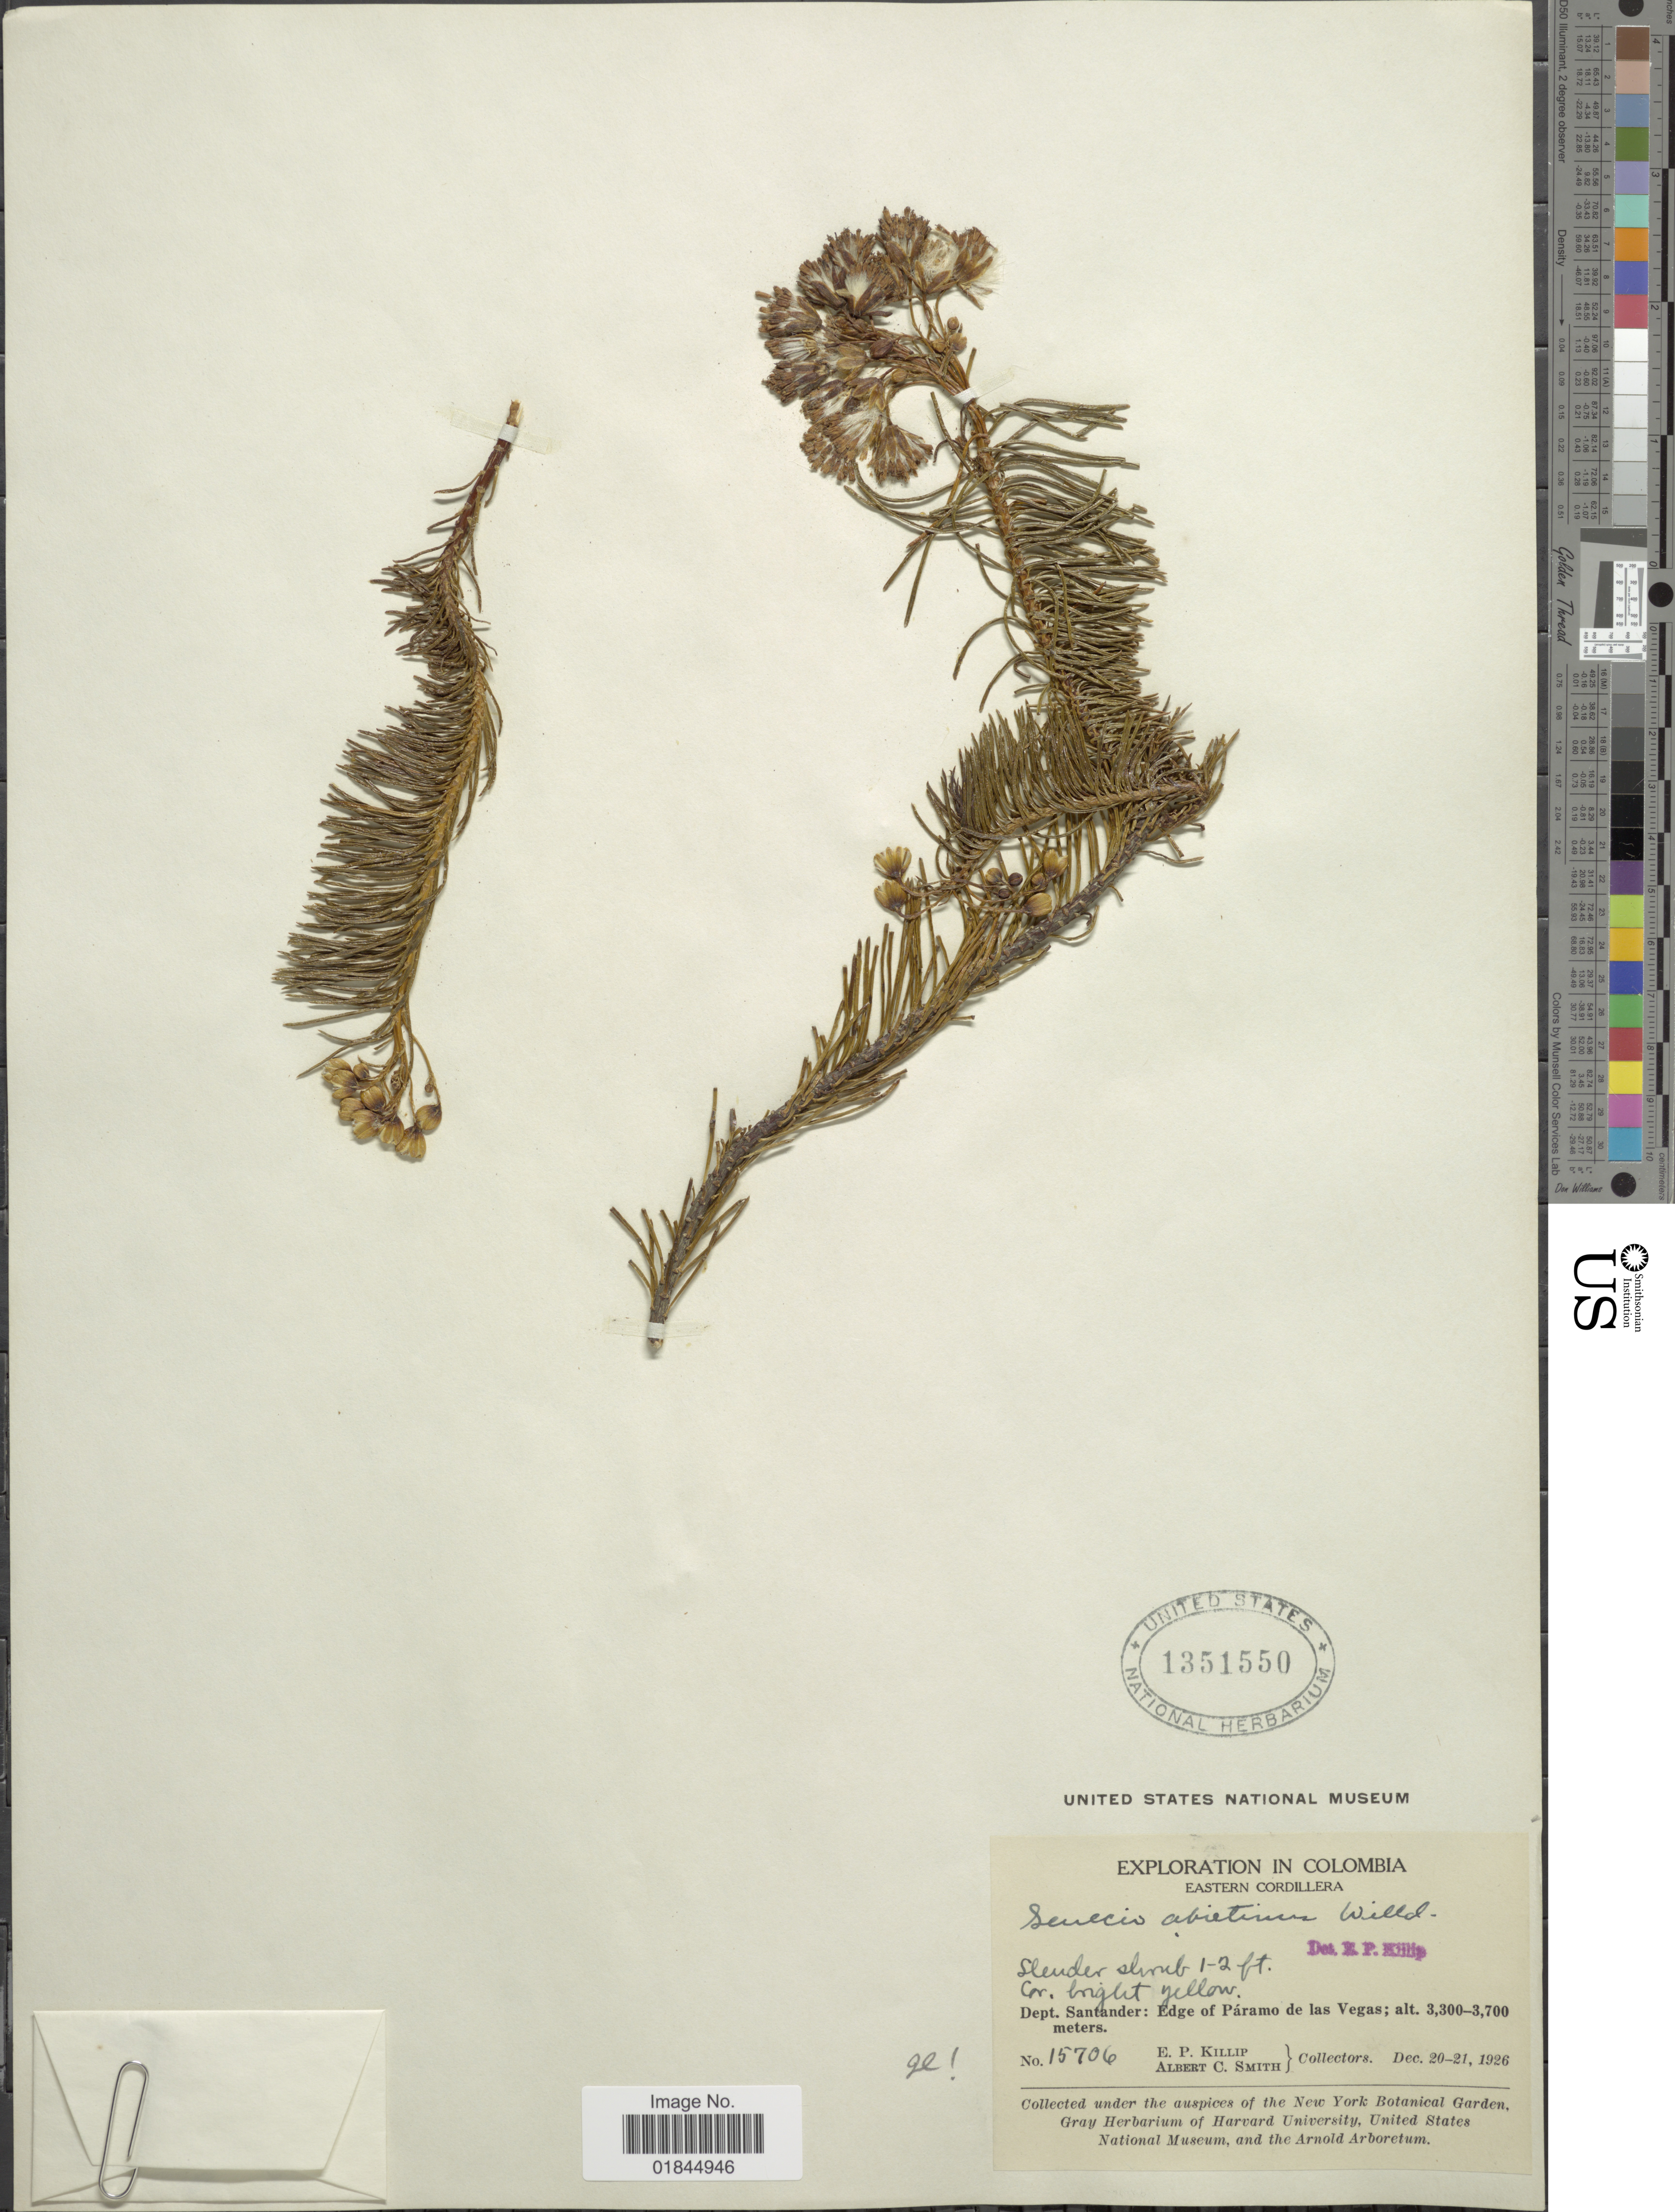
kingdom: Plantae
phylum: Tracheophyta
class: Magnoliopsida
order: Asterales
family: Asteraceae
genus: Pentacalia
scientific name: Pentacalia abietina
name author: (Willd. ex Wedd.) Cuatrec.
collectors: E. P. Killip & A. C. Smith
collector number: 15706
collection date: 1926-12-20/1926-12-21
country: Colombia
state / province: Santander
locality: Eastern Cordillera: Edge of Paramo de las Vegas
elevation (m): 3300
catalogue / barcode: US 1351550